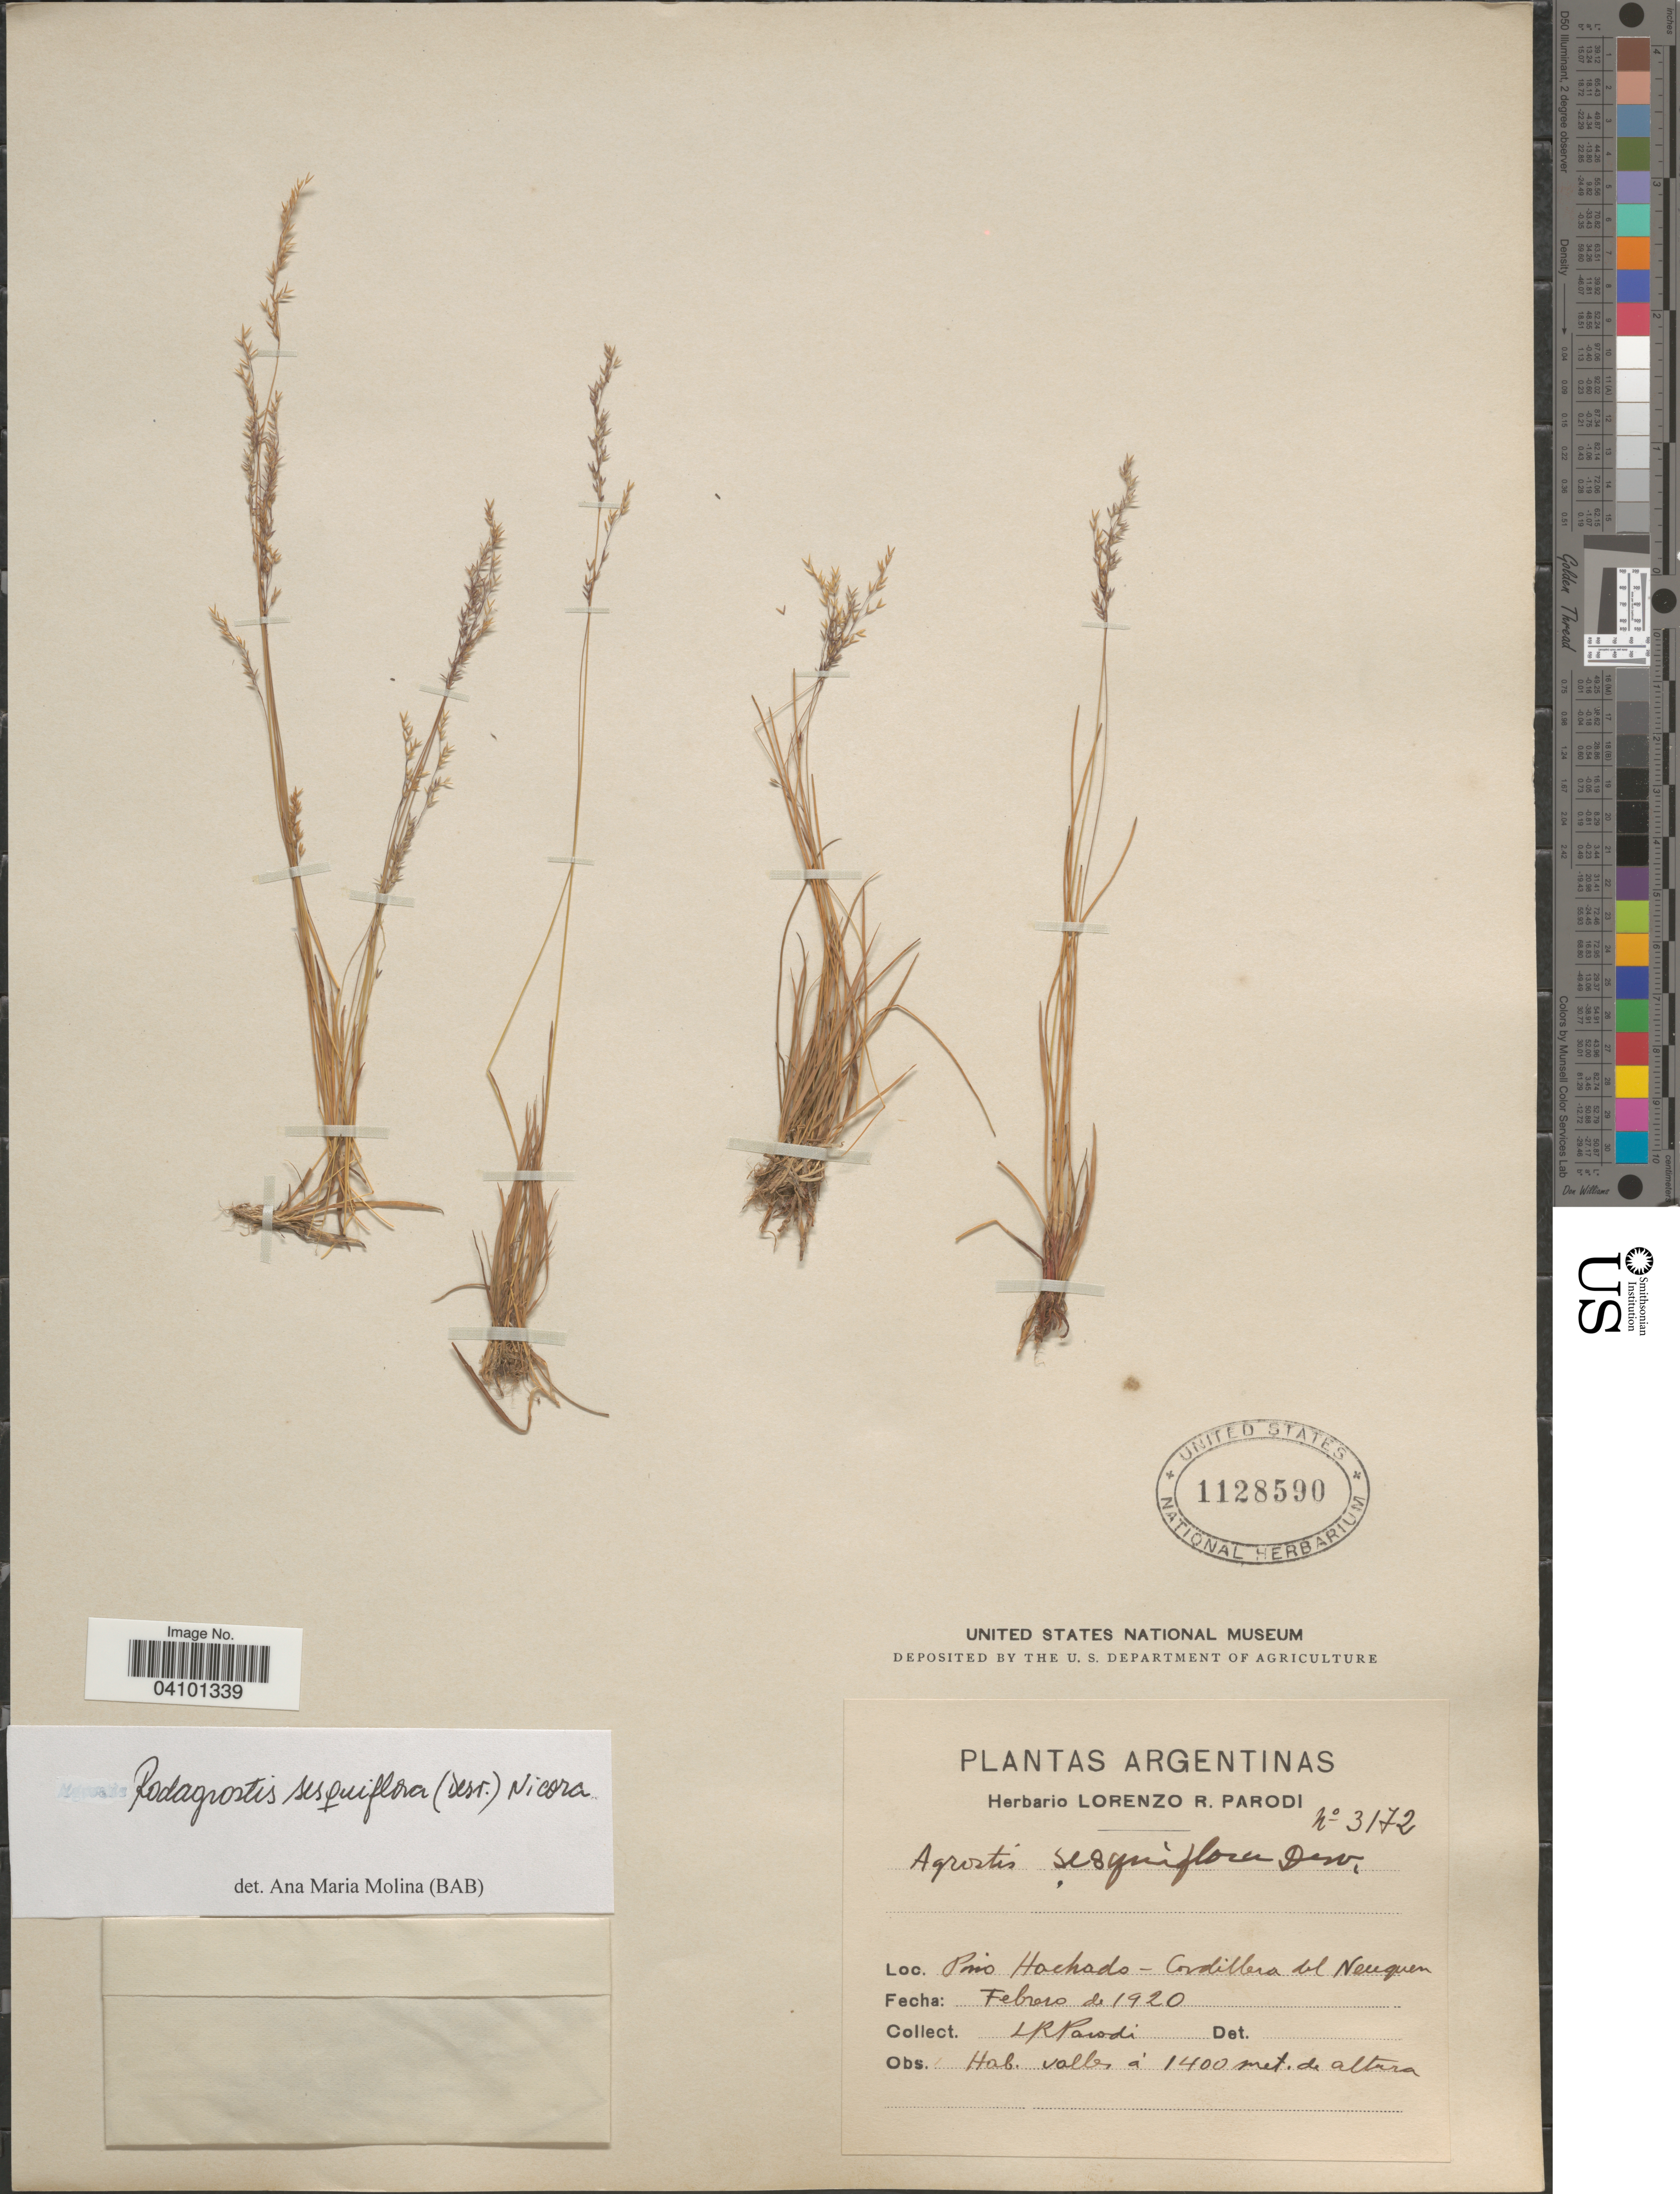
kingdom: Plantae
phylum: Tracheophyta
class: Liliopsida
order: Poales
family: Poaceae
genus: Podagrostis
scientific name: Podagrostis sesquiflora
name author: (É. Desv.) Parodi ex Nicora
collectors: L. R. Parodi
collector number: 3172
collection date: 1920-02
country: Argentina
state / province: Neuquen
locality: Pino Hachado - Cordillera del Neuquen.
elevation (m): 1400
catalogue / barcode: US 1128590